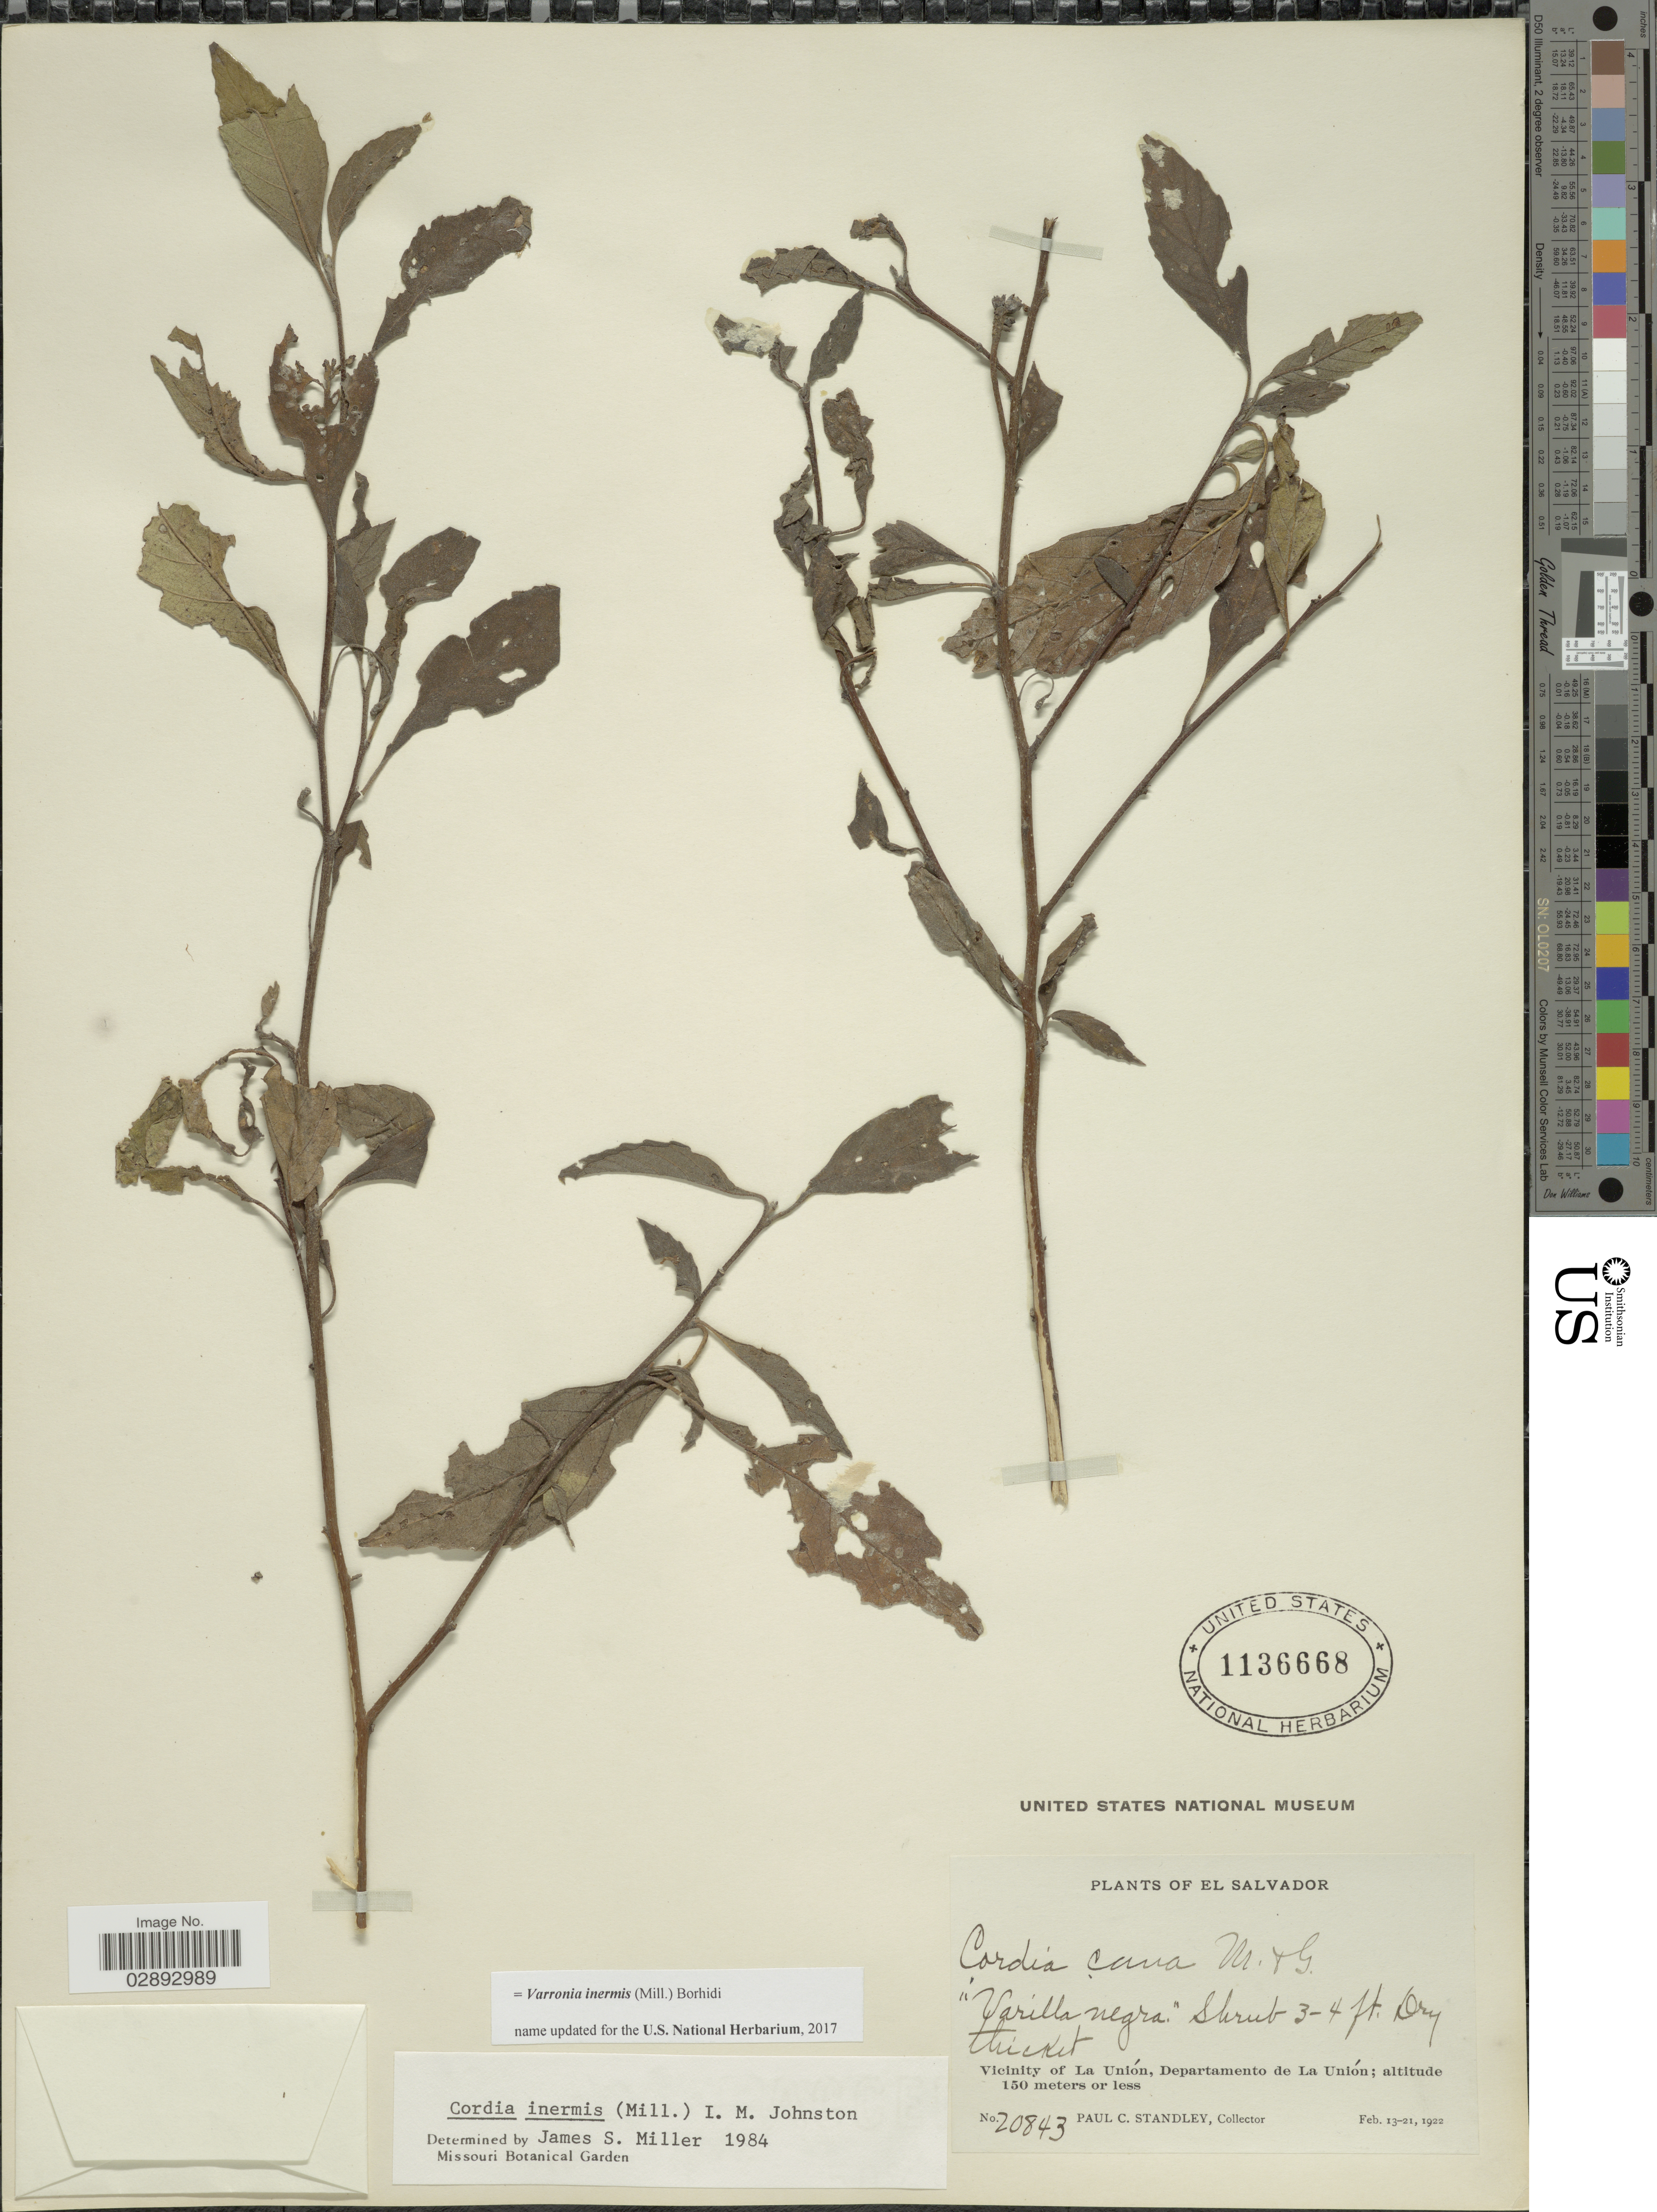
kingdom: Plantae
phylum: Tracheophyta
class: Magnoliopsida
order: Boraginales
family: Cordiaceae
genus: Varronia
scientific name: Varronia inermis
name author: (Mill.) Borhidi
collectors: P. C. Standley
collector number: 20843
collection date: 1922-02-13/1922-02-21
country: El Salvador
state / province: La Union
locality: Vicinity of La Unión, Departamento de La Unión.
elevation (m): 150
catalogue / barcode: US 1136668